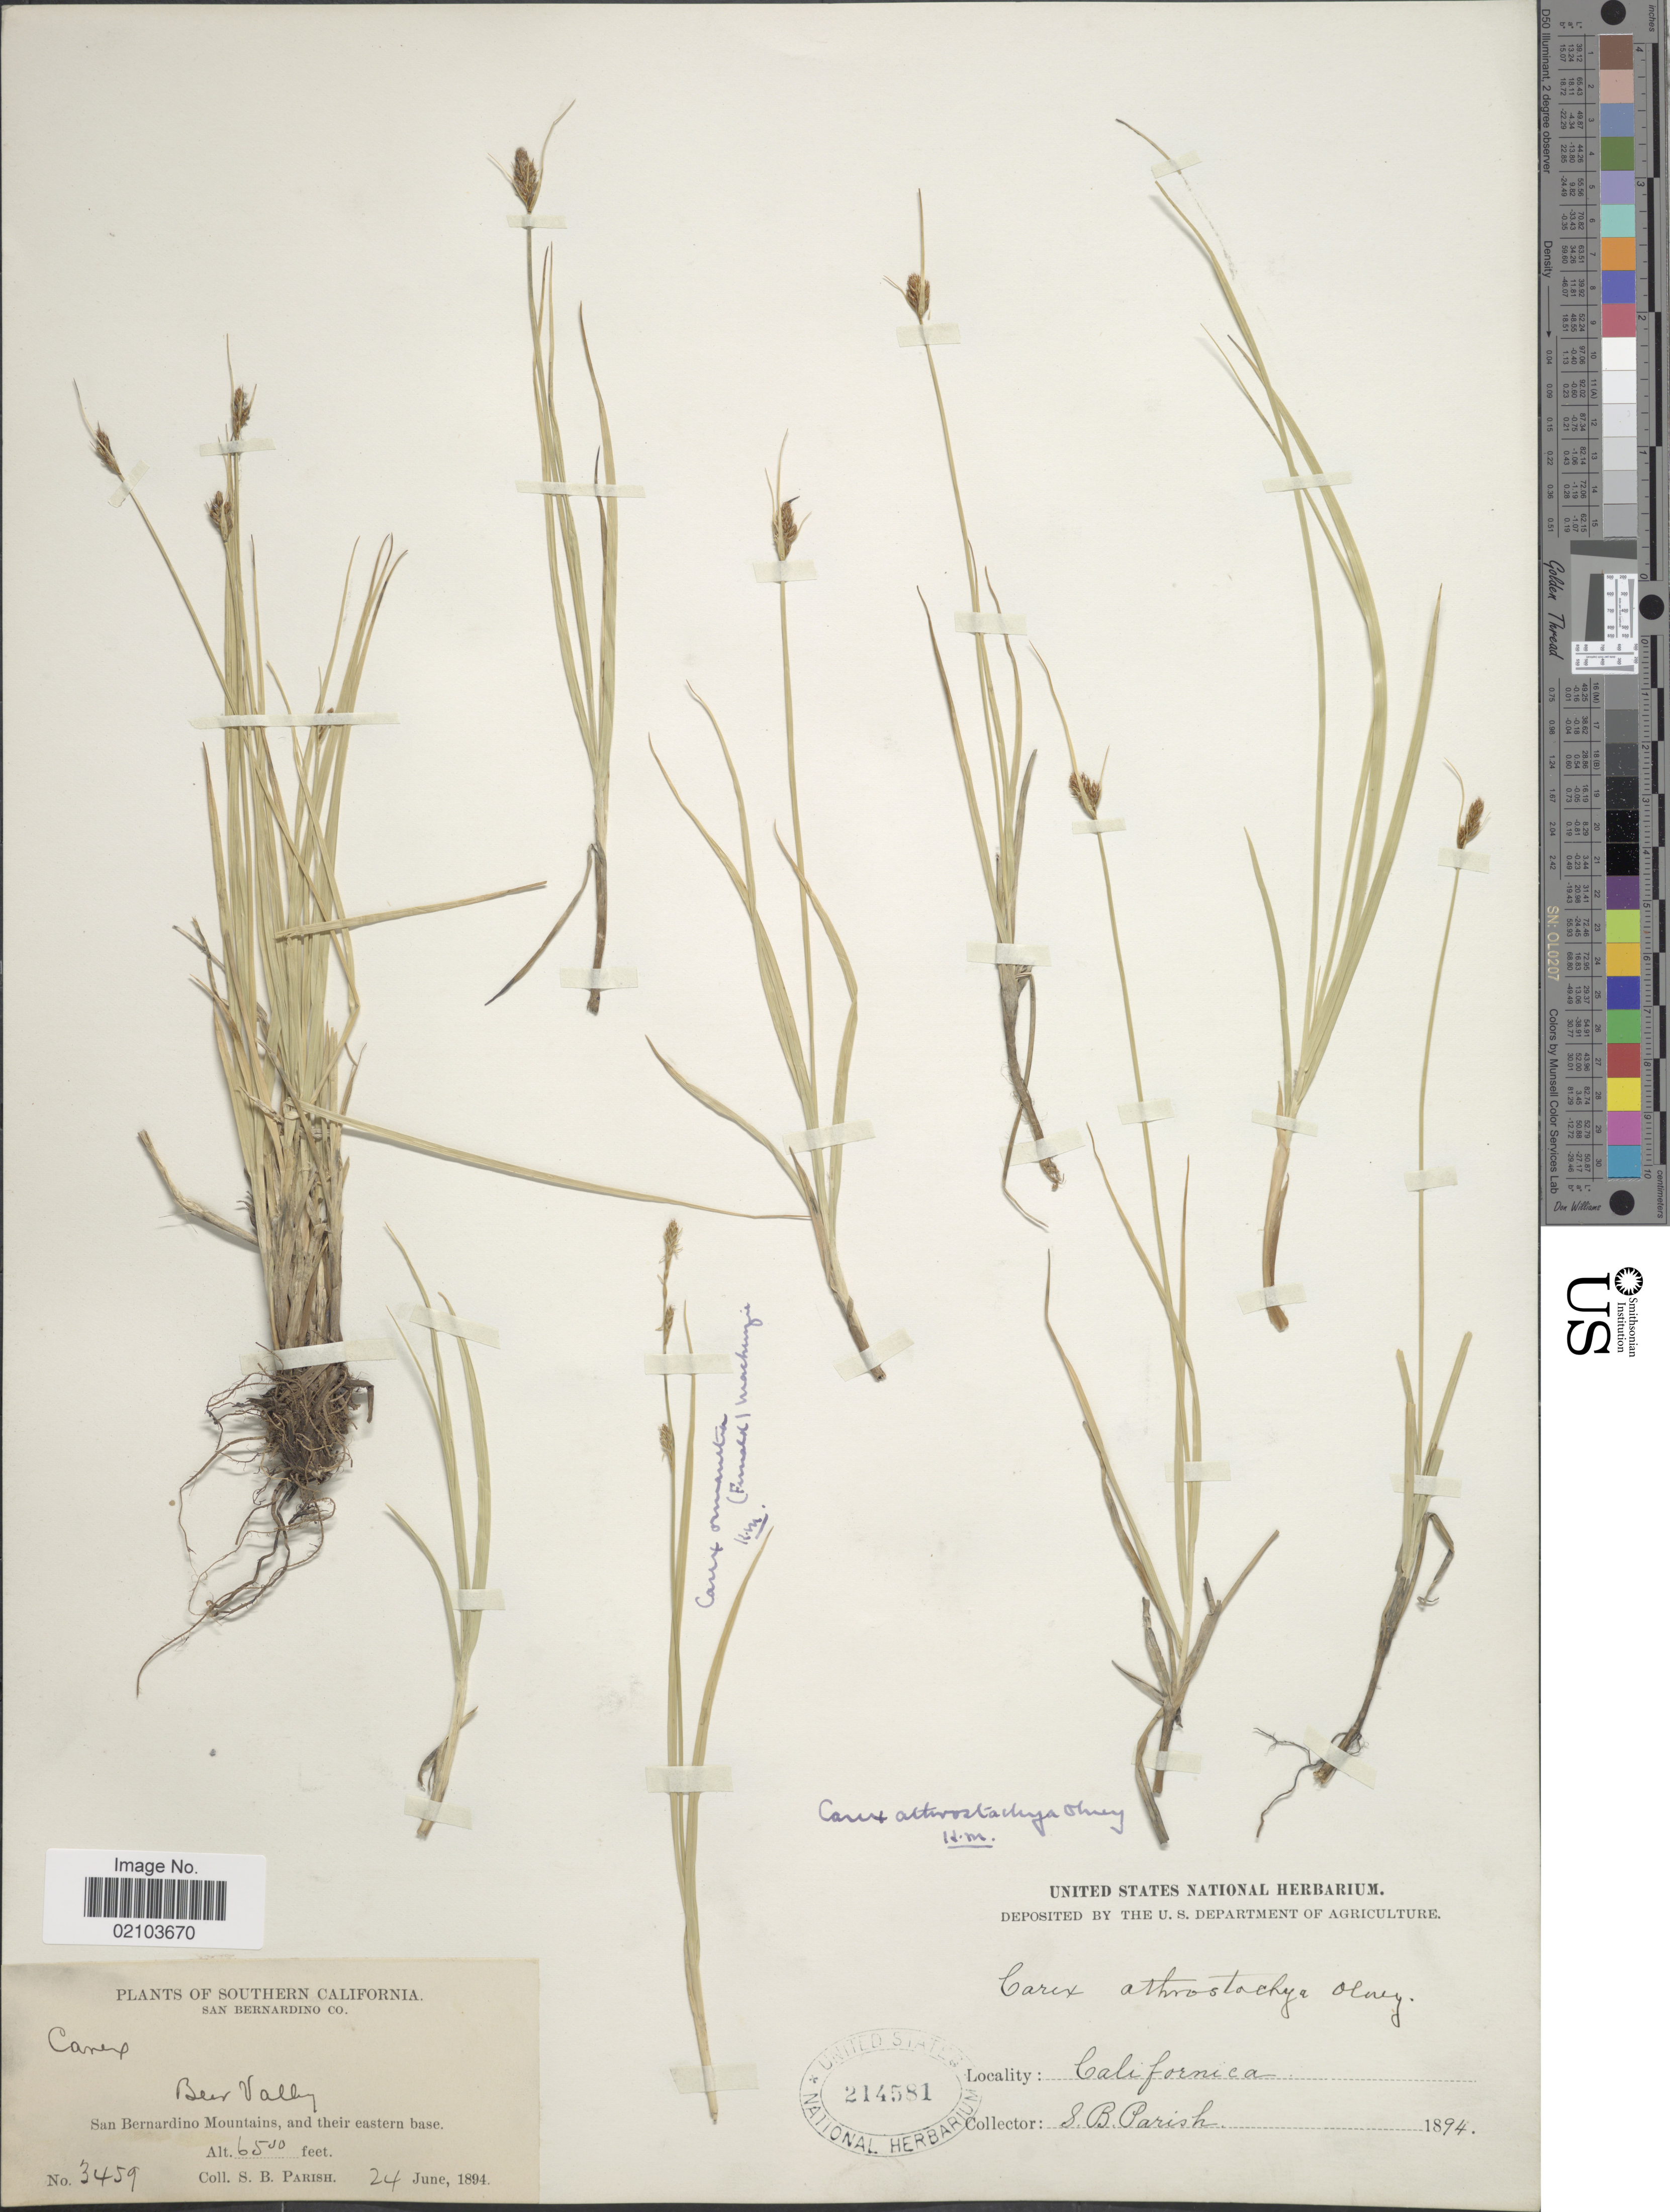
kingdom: Plantae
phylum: Tracheophyta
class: Liliopsida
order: Poales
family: Cyperaceae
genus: Carex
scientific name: Carex athrostachya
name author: Olney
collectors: S. B. Parish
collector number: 3459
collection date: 1894-06-24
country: United States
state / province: California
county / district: San Bernardino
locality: Southern California. San Bernardino Co. Beer Valley. San Bernardino Mountains, and their eastern base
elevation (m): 1981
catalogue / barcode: US 214581